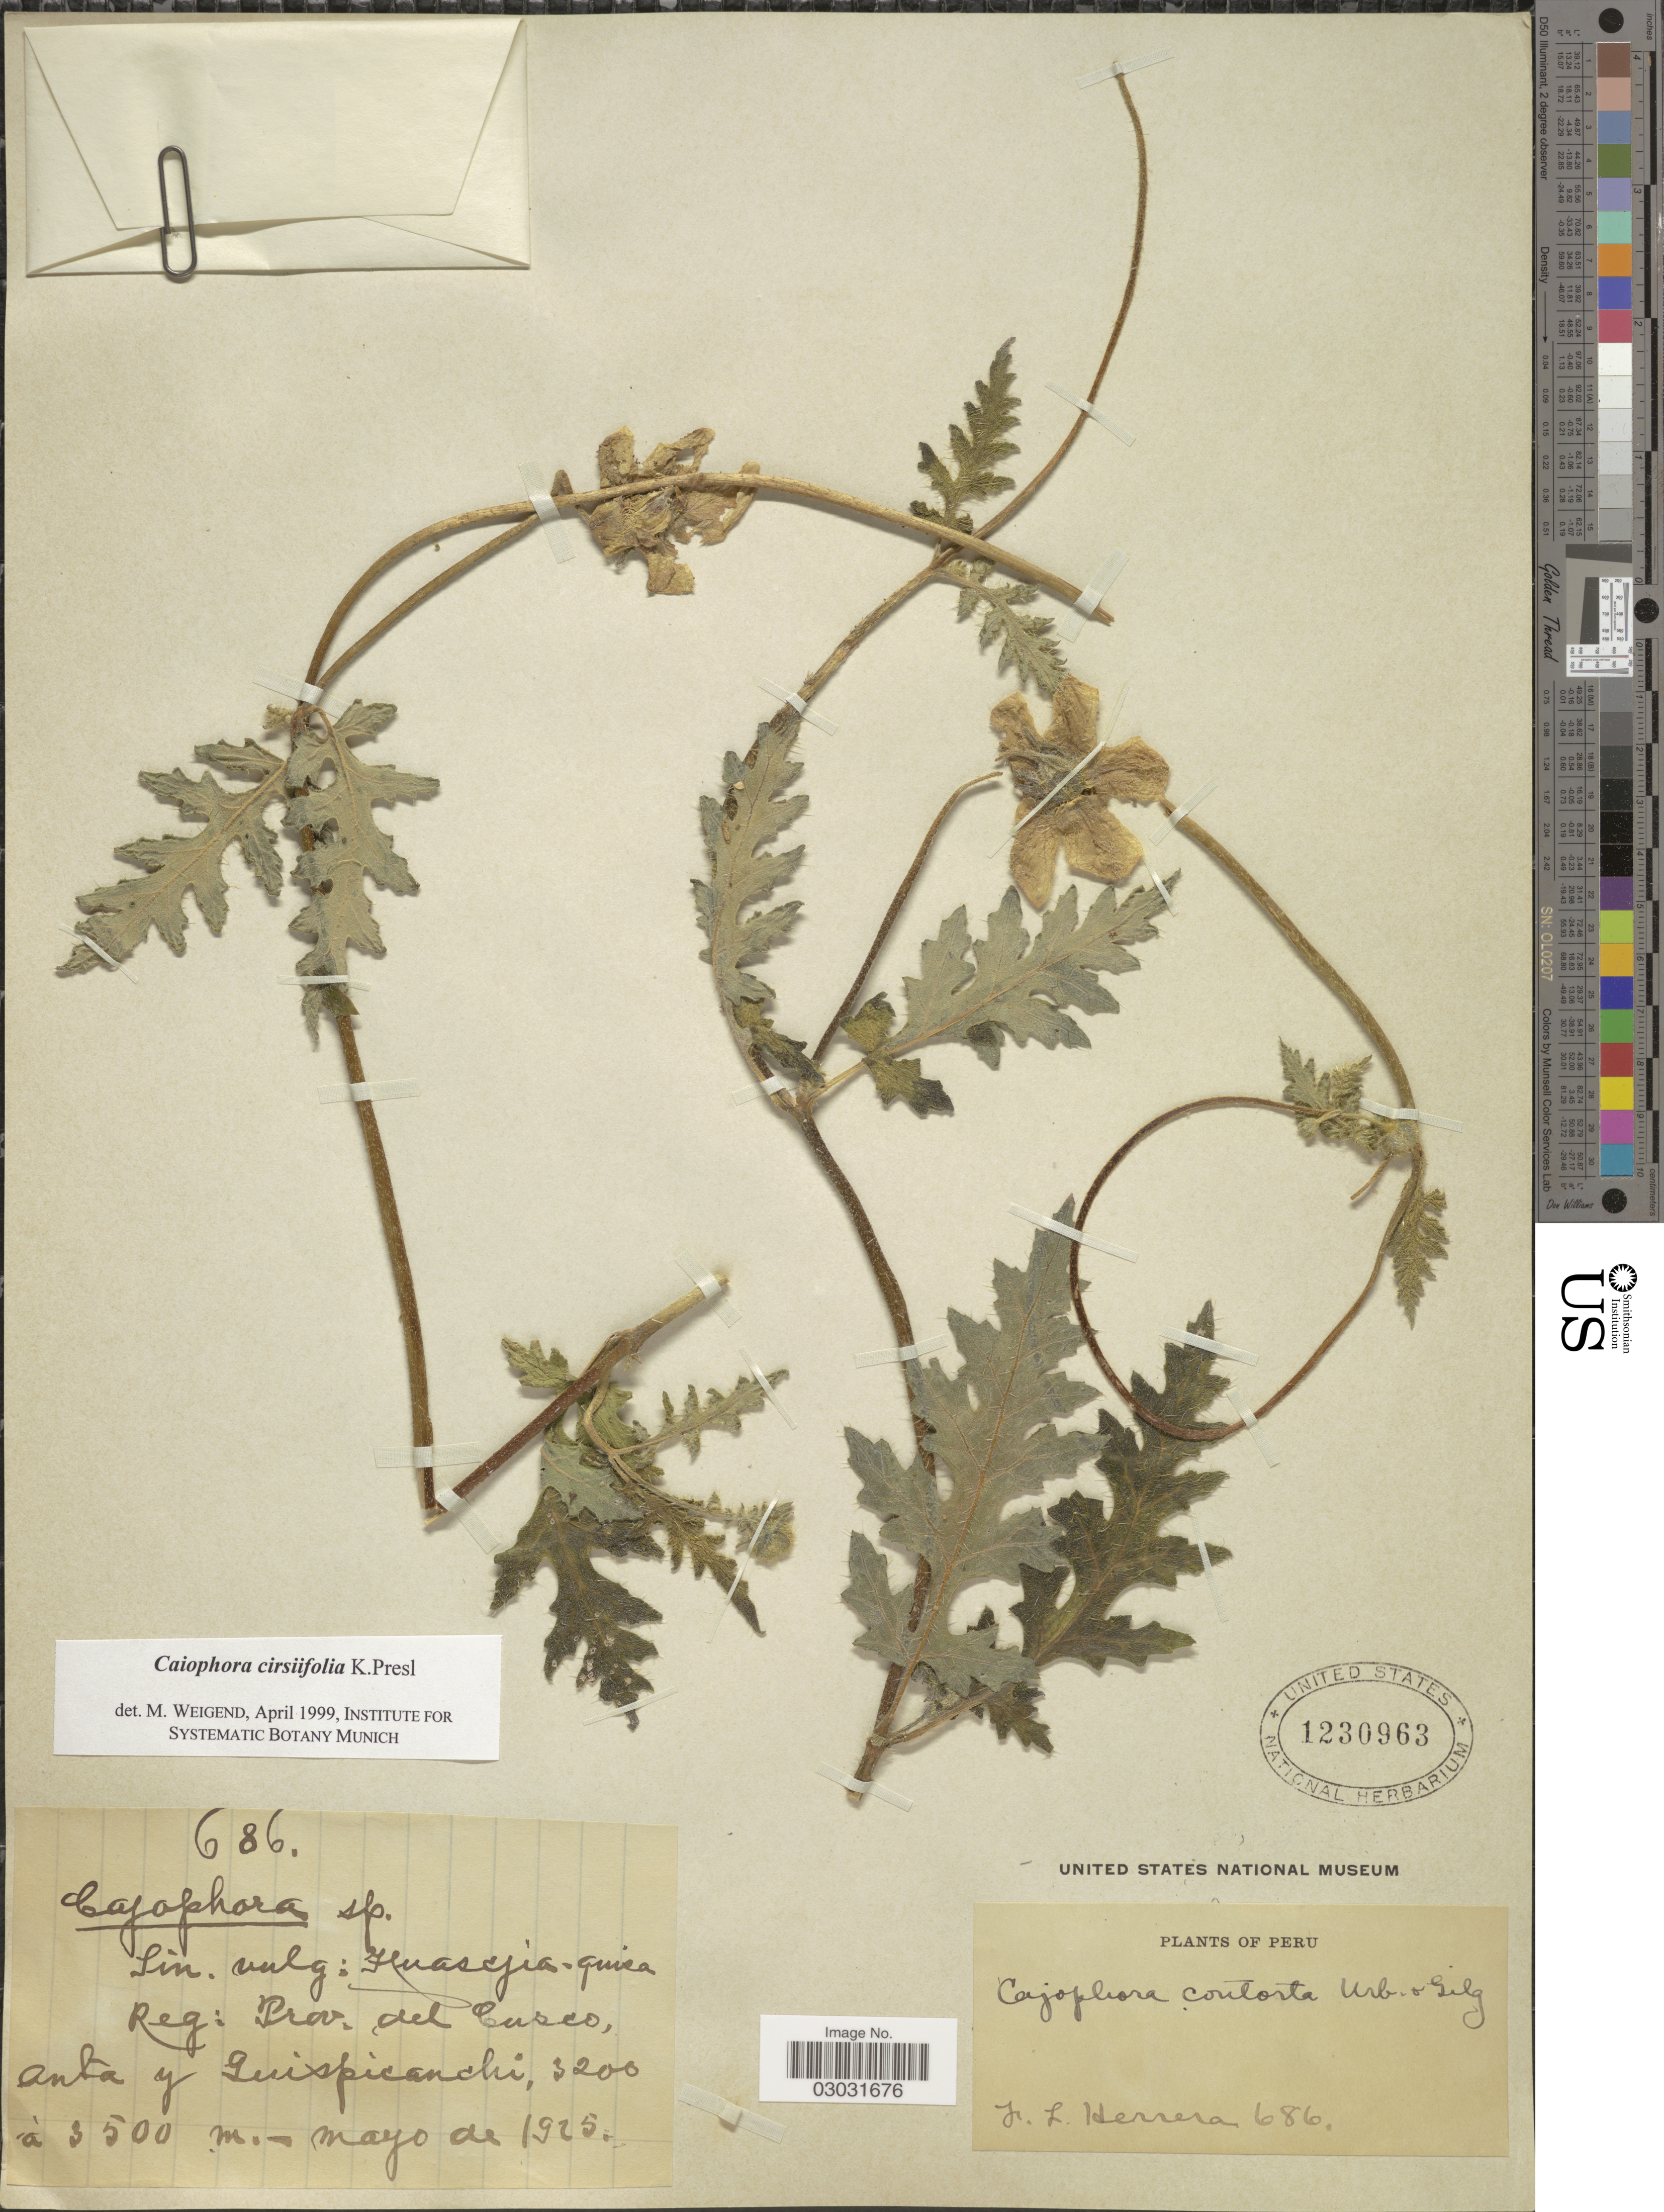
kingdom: Plantae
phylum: Tracheophyta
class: Magnoliopsida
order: Cornales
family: Loasaceae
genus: Caiophora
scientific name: Caiophora cirsiifolia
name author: C. Presl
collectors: F. L. Herrera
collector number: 686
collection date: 1925-05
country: Peru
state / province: Cusco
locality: Prov. del Cusco, Anta y Quispicanchi.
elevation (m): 3200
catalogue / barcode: US 1230963